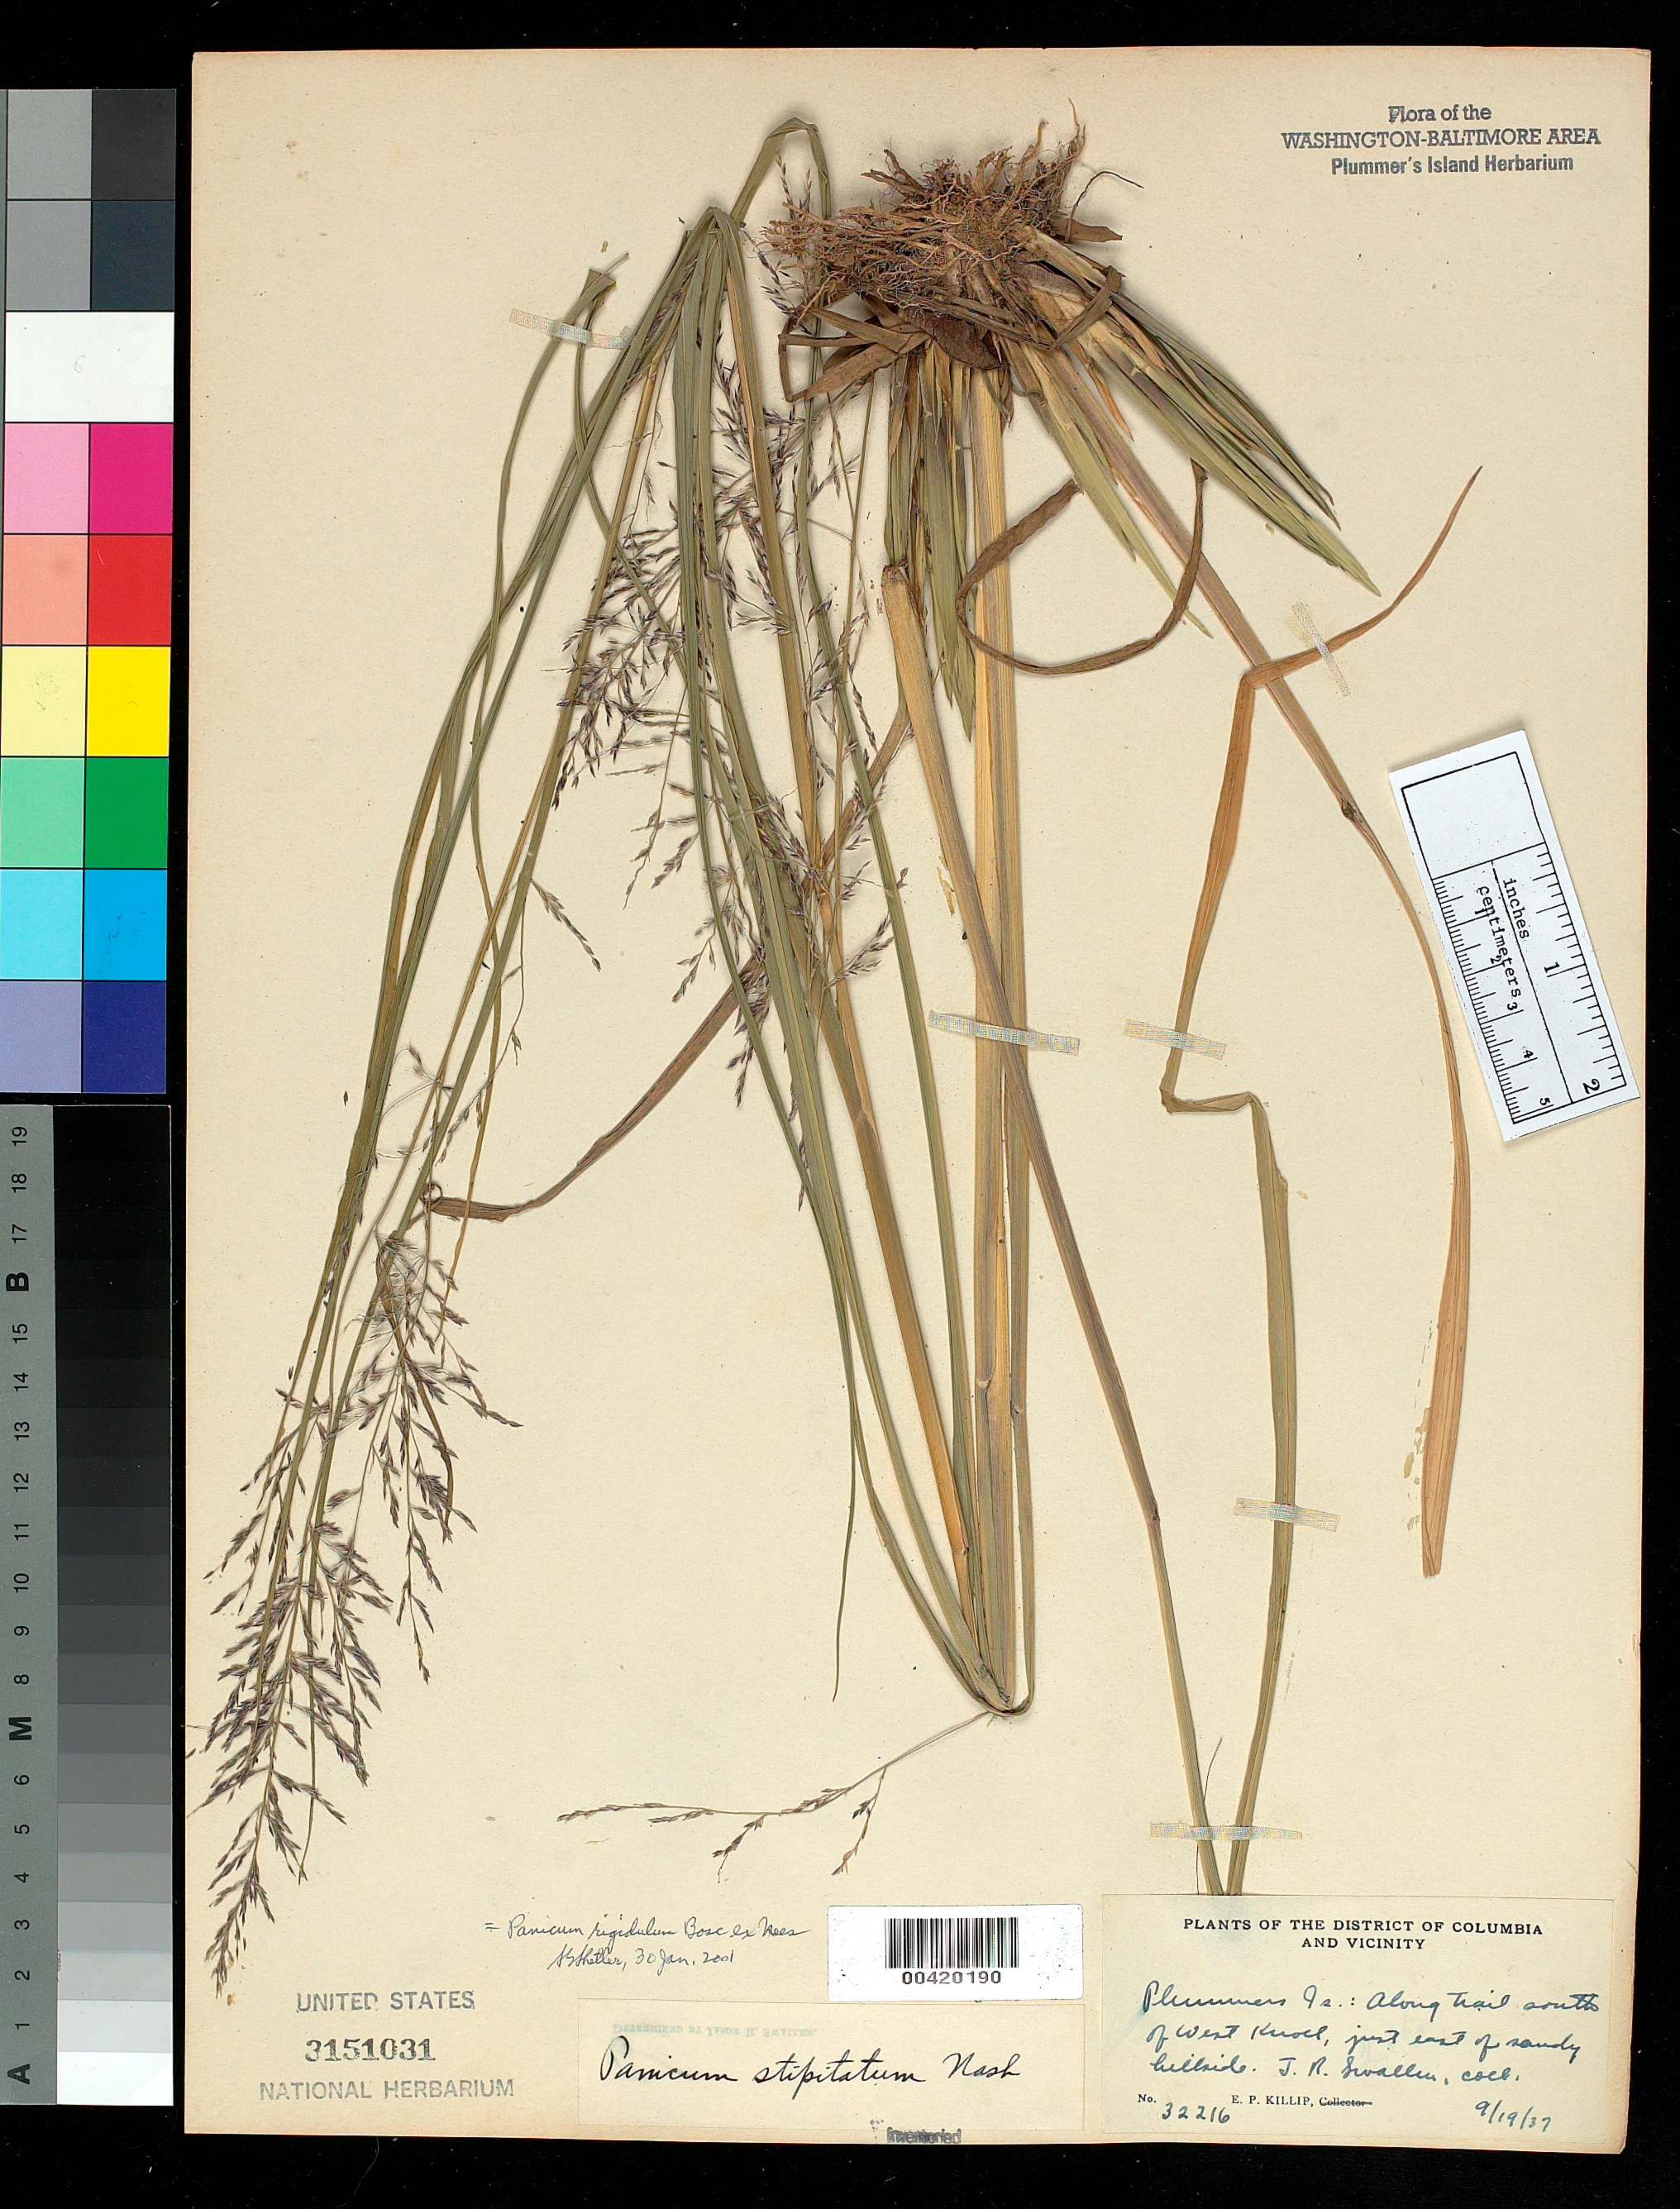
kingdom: Plantae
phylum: Tracheophyta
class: Liliopsida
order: Poales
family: Poaceae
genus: Coleataenia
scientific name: Coleataenia rigidula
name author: (Bosc ex Nees) LeBlond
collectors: E. P. Killip & J. R. Swallen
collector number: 32216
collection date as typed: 19 Sep 1937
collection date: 1937-09-19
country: United States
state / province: Maryland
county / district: Montgomery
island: Plummers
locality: Plummer's Island; along trail south of west knoll just east of sandy hillside C. & O. Canal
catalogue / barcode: US 3151031